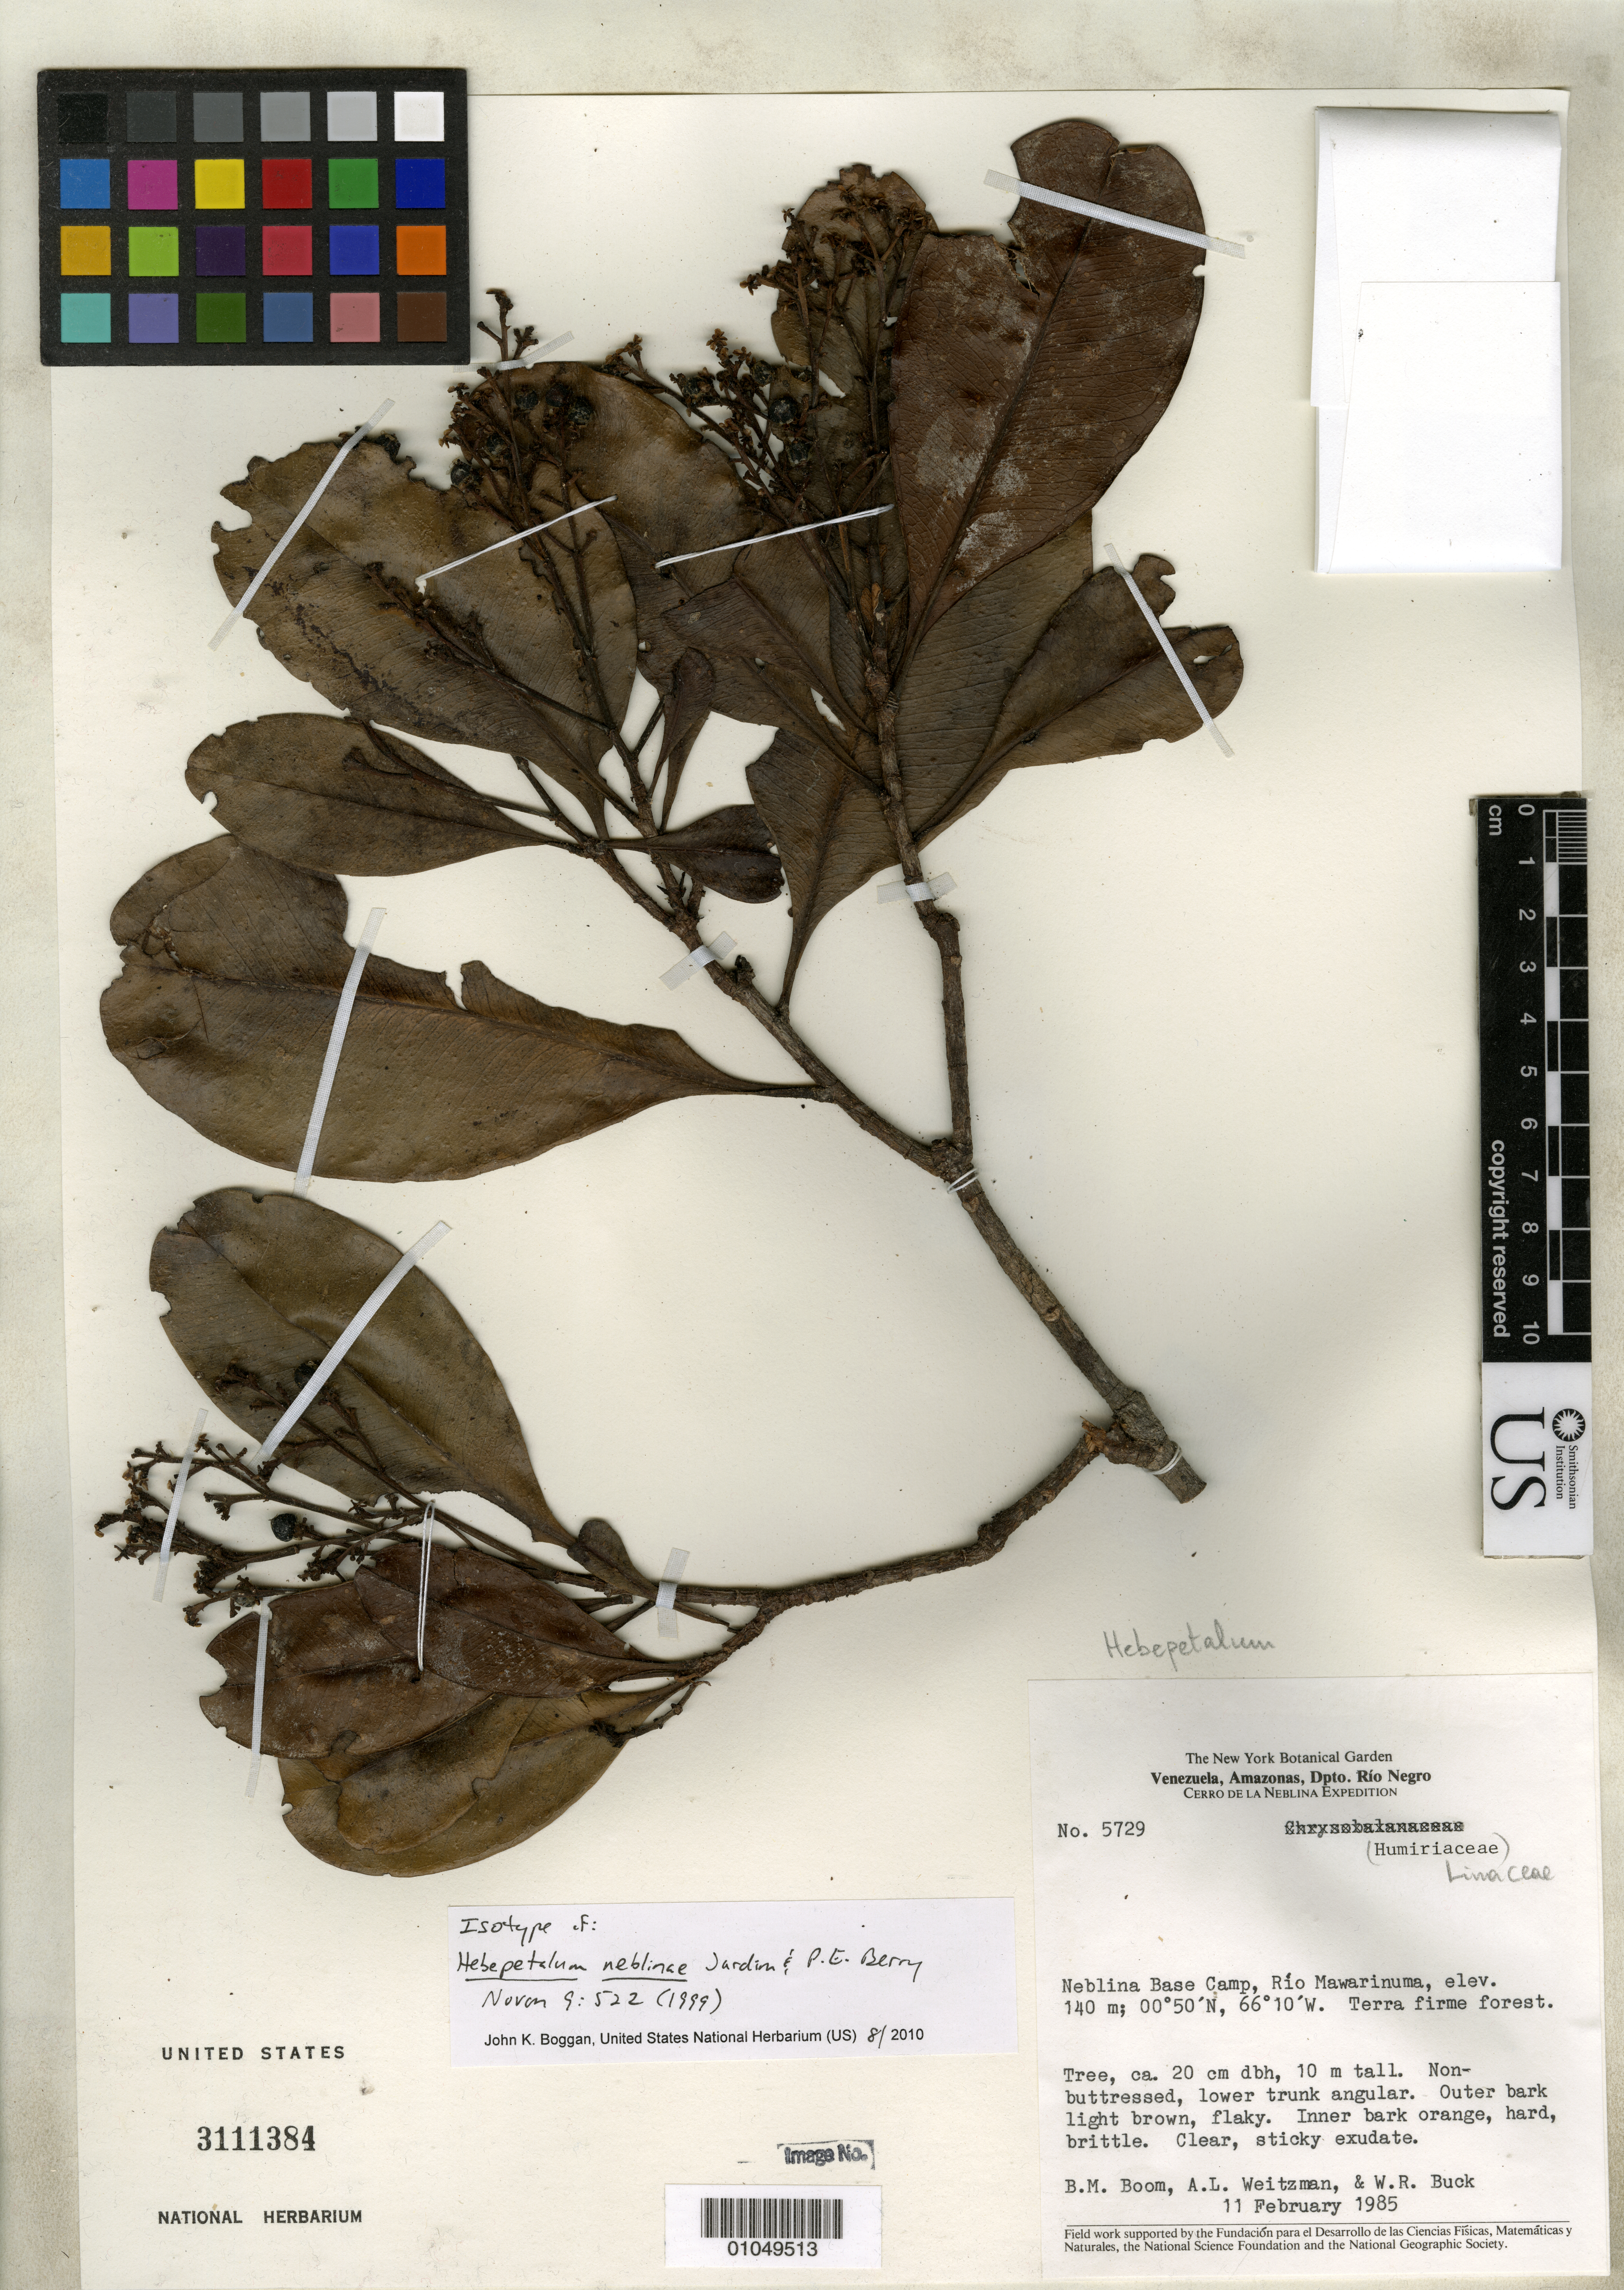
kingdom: Plantae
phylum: Tracheophyta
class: Magnoliopsida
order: Malpighiales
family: Linaceae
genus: Hebepetalum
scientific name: Hebepetalum neblinae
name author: Jardim & P.E. Berry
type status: Isotype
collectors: B. M. Boom, A. L. Weitzman & W. R. Buck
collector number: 5729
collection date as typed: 11 Feb 1985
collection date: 1985-02-11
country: Venezuela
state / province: Amazonas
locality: Amazonas, Dpto. Río Negro, Neblina Base Camp, Rio Mawarinuma.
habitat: Terra firme forest.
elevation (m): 140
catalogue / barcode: US 3111384